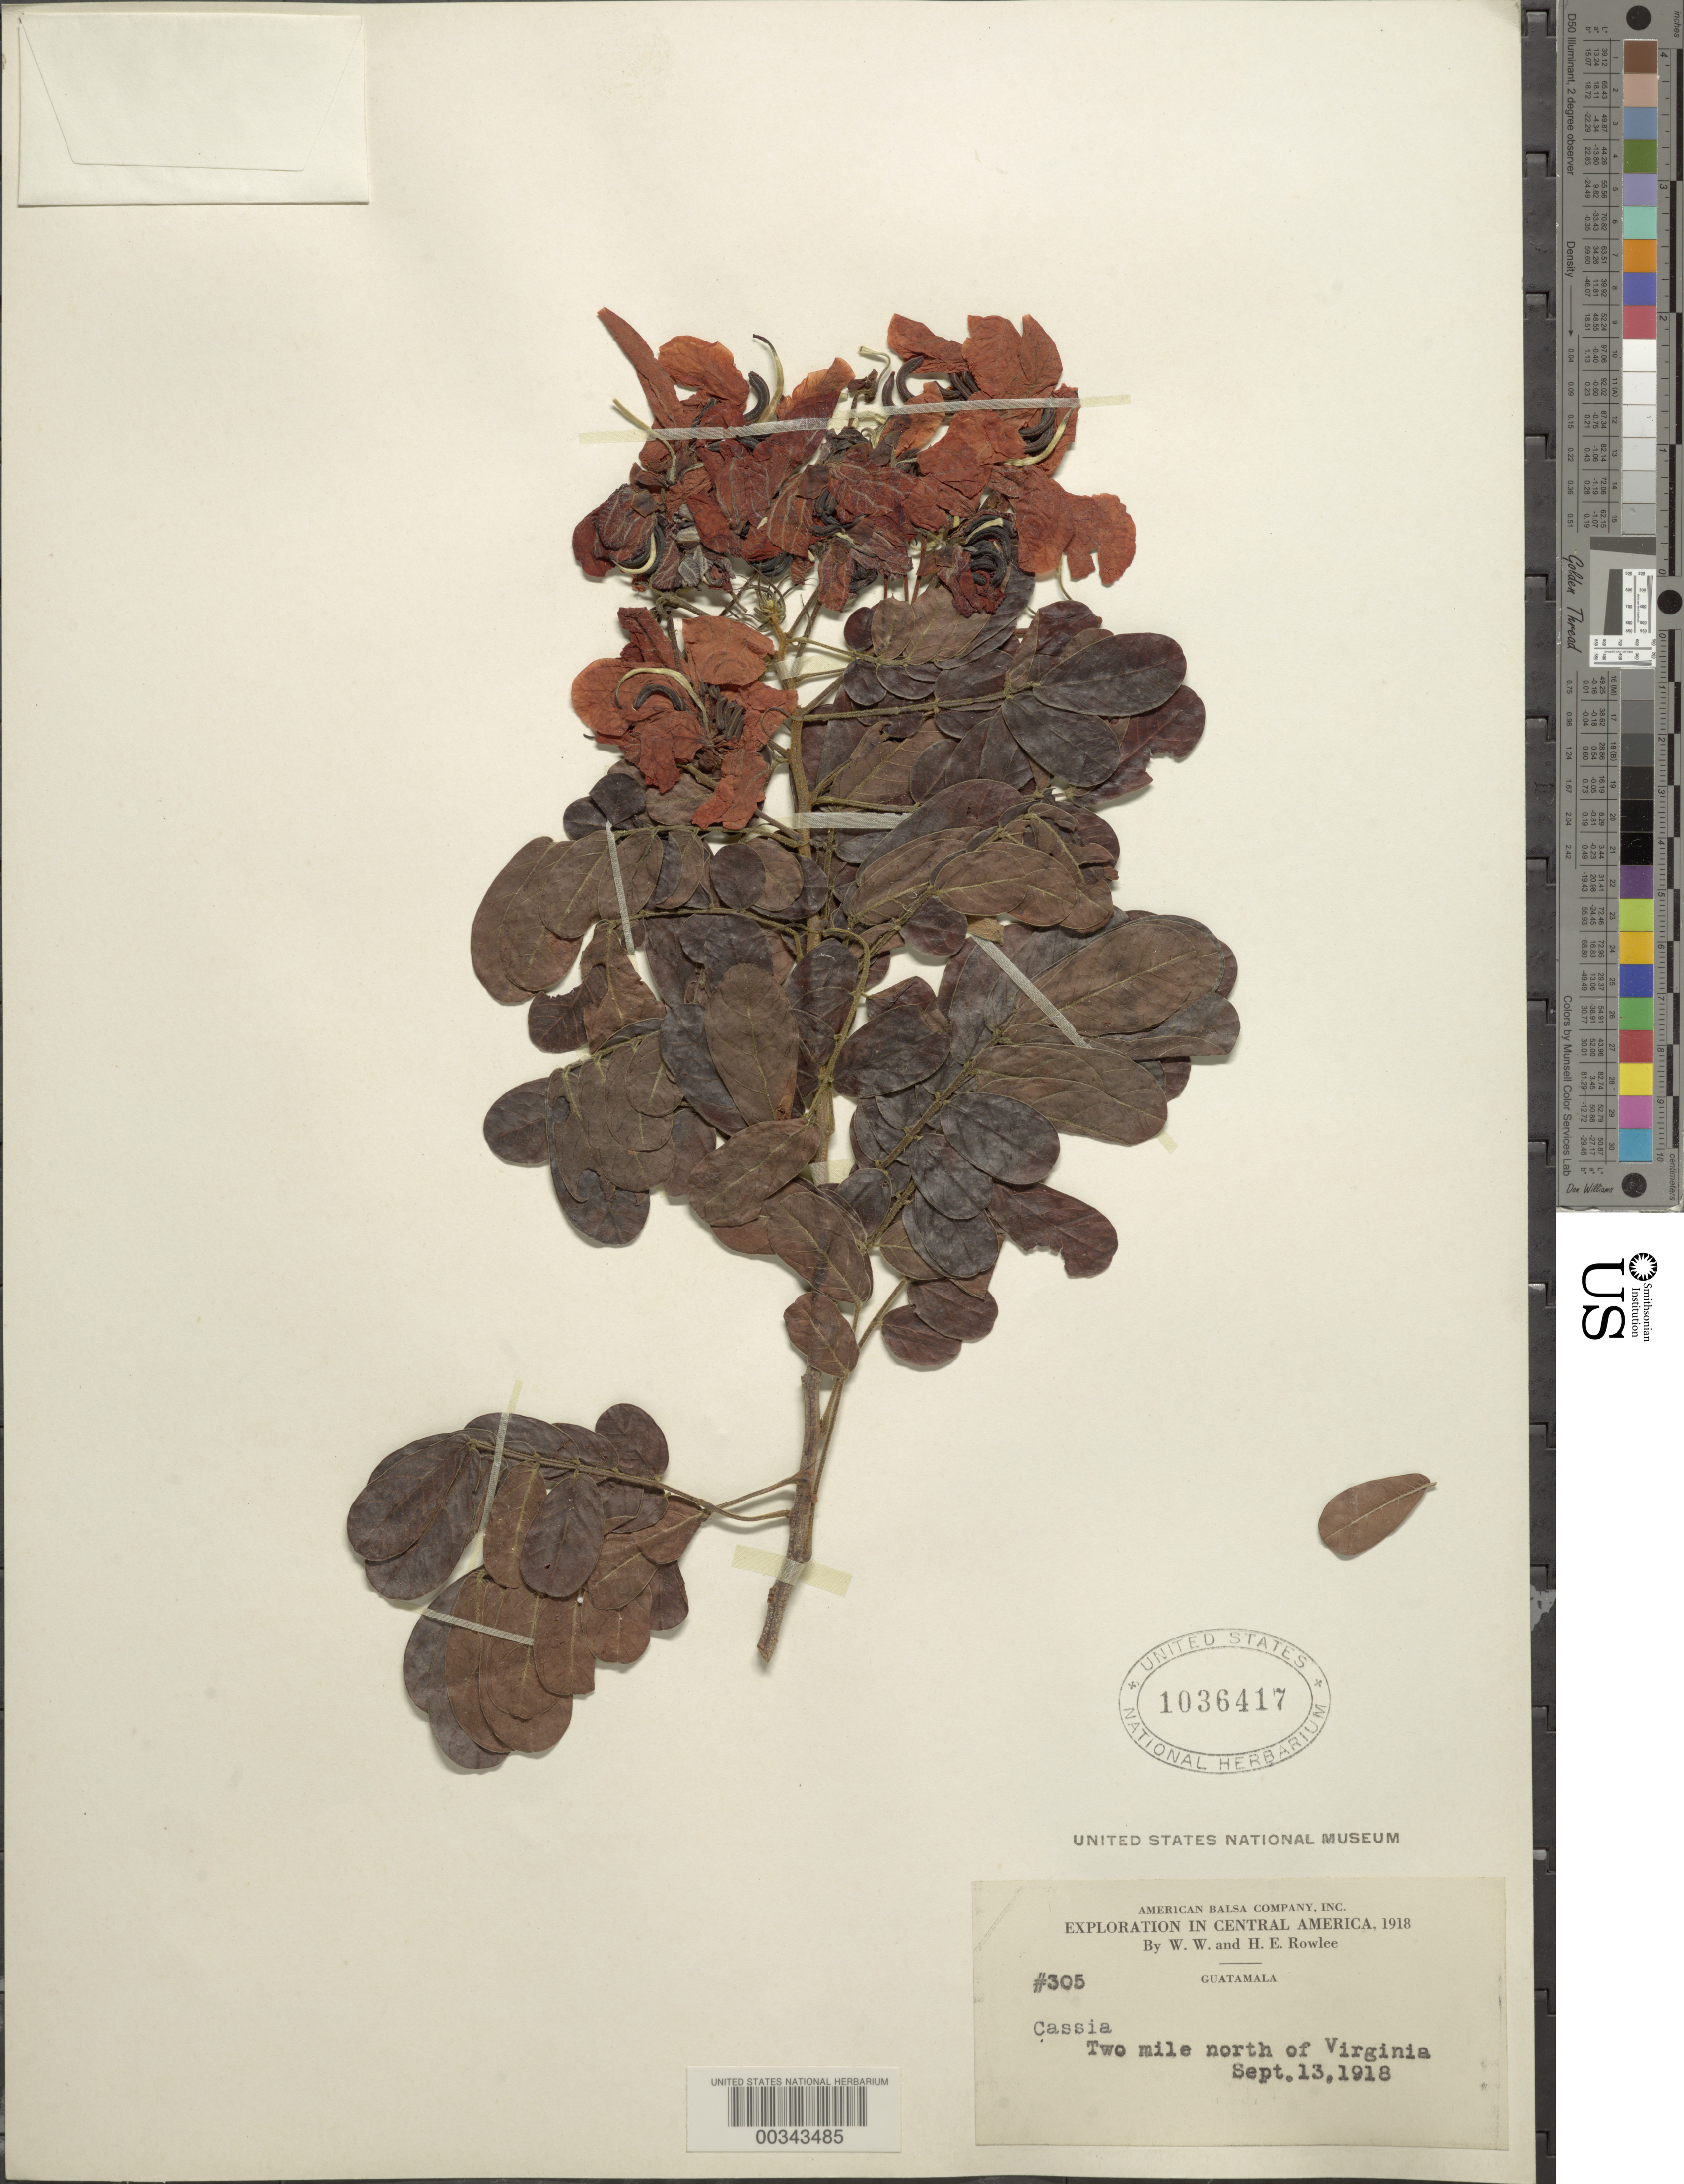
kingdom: Plantae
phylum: Tracheophyta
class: Magnoliopsida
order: Fabales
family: Fabaceae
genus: Senna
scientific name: Senna skinneri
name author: (Benth.) H.S. Irwin & Barneby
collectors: W. W. Rowlee & H. E. Rowlee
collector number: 305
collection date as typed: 13 Sep 1918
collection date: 1918-09-13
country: Guatemala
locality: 2 mi Nia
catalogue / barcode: US 1036417